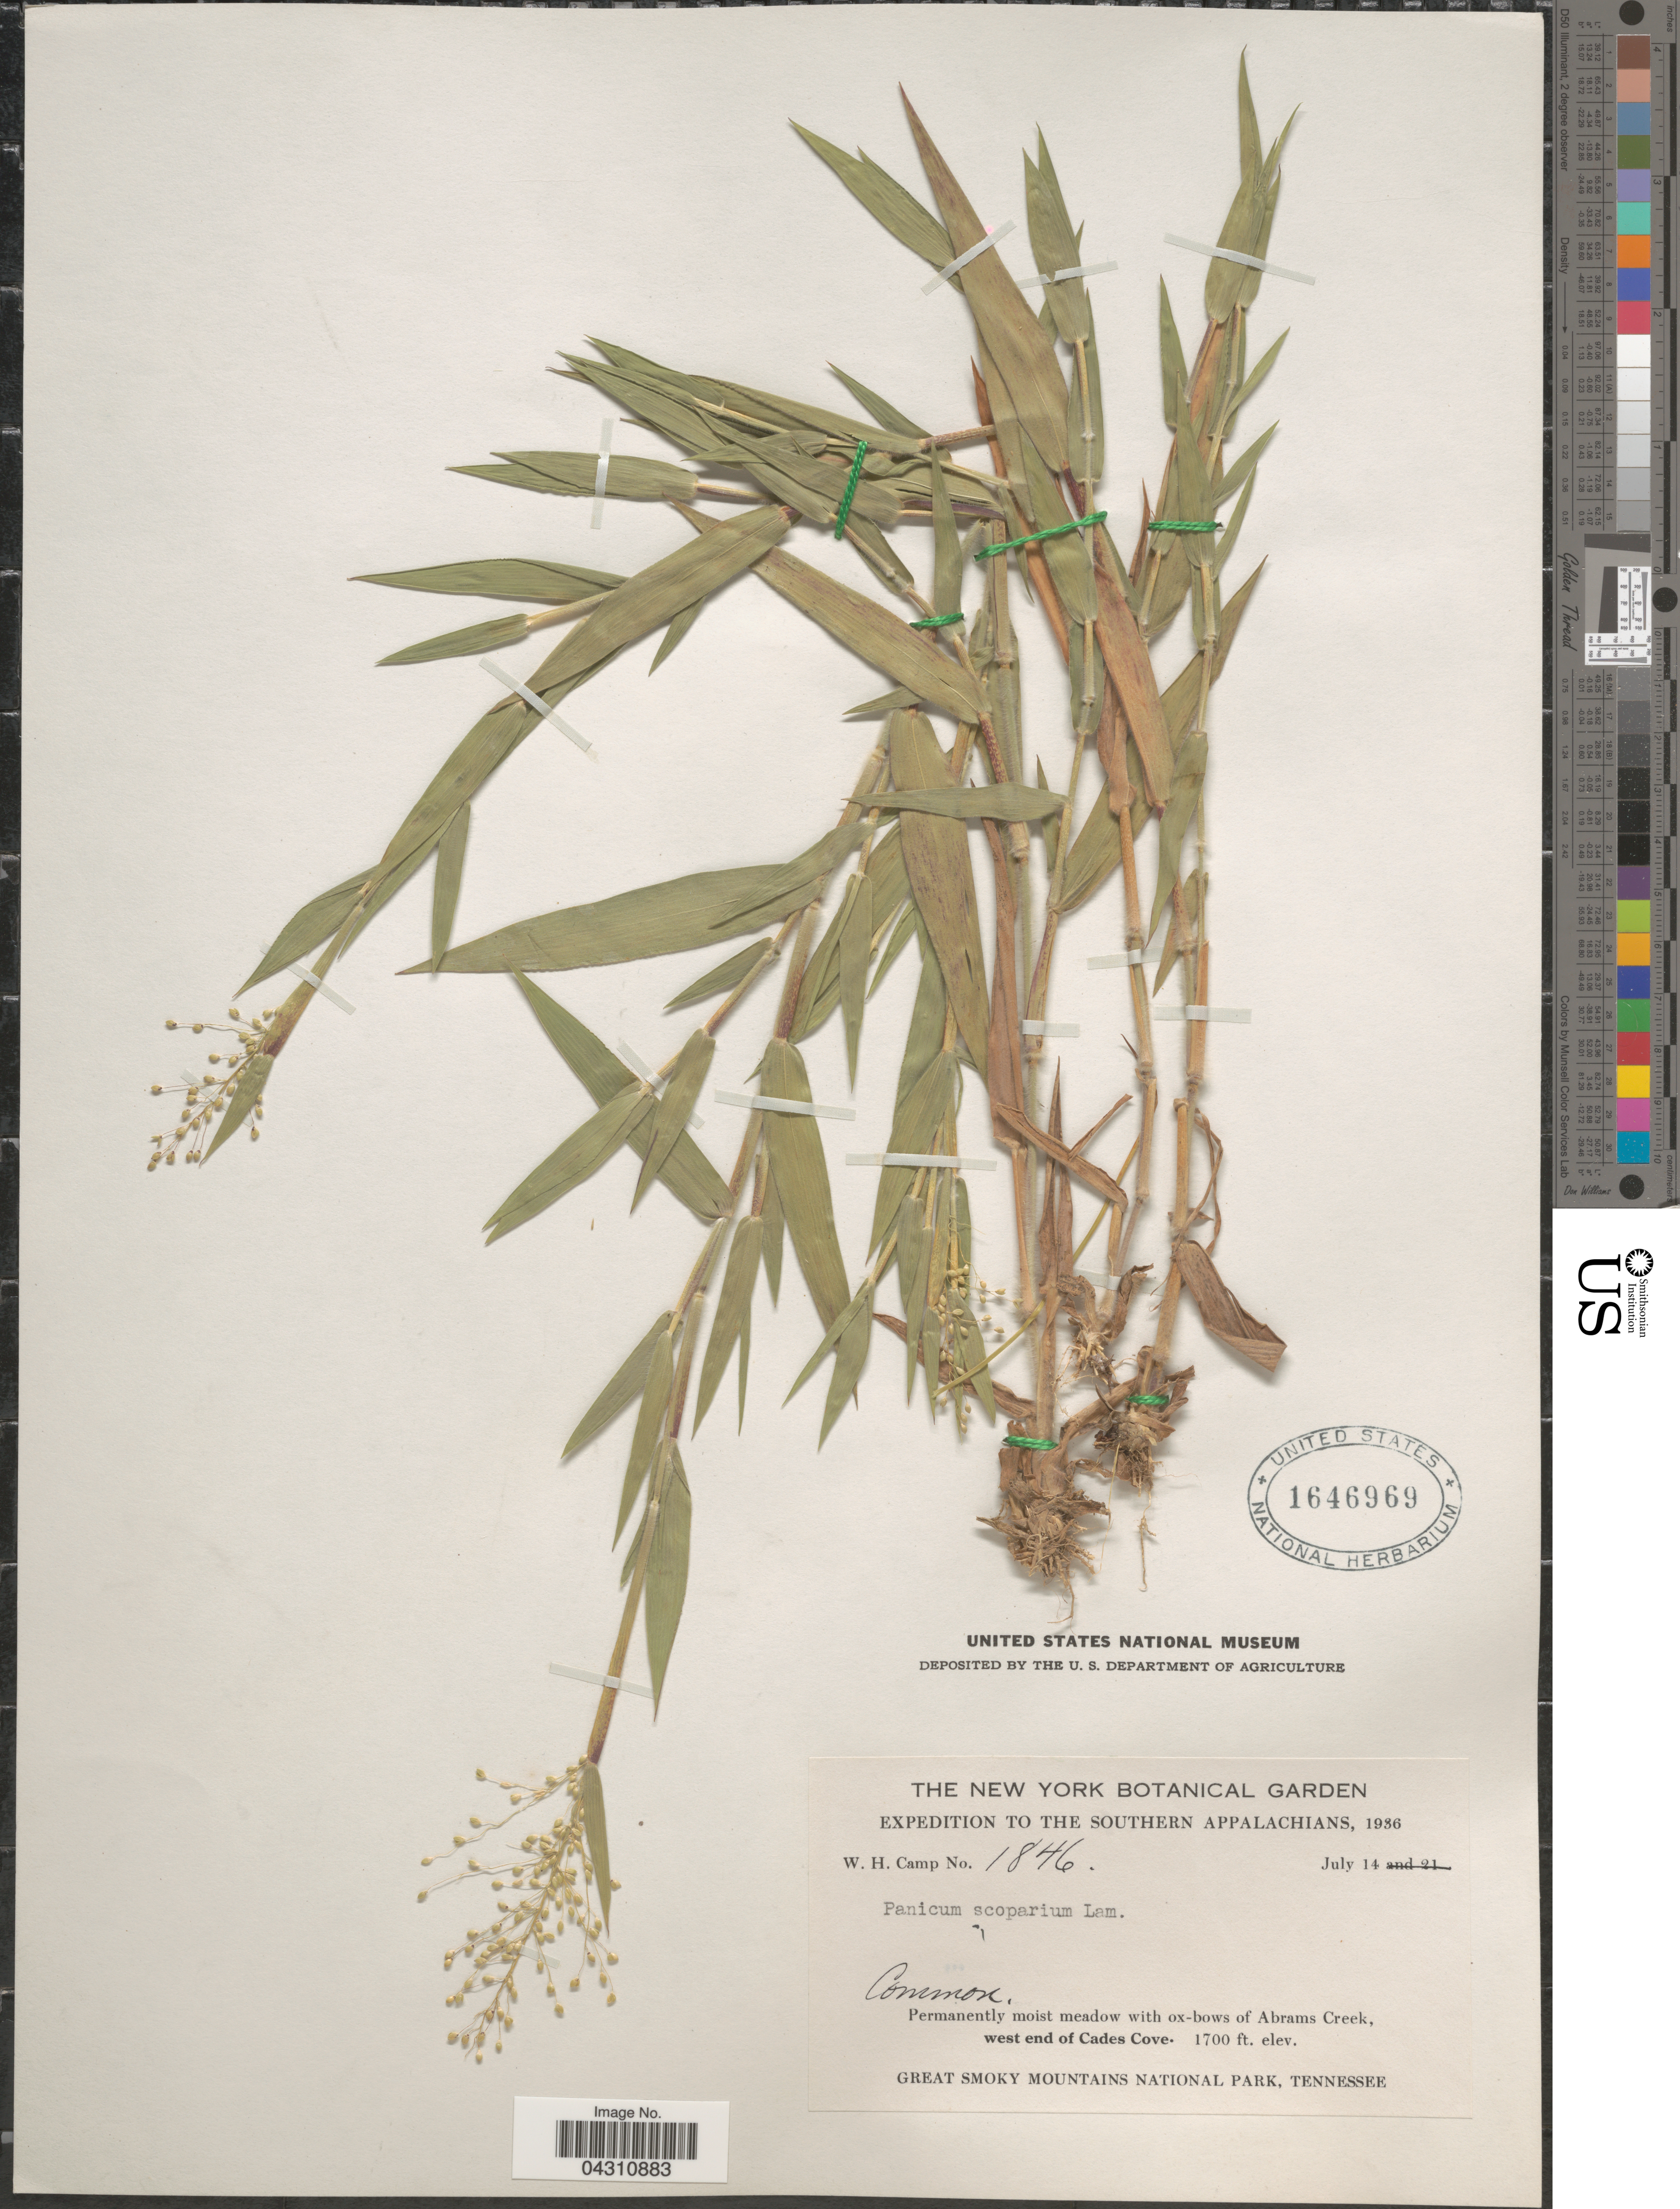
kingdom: Plantae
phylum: Tracheophyta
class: Liliopsida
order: Poales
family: Poaceae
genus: Dichanthelium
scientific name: Dichanthelium scoparium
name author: (Lam.) Gould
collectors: W. H. Camp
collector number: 1846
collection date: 1936-07-14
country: United States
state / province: Tennessee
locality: Expedition to the Southern Appalachians, 1936. Permanently moist meadow wih ox-bows of Abrams Creek, west end of Cades Cove. Great Smoky Mountains National Park.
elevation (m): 518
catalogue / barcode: US 1646969